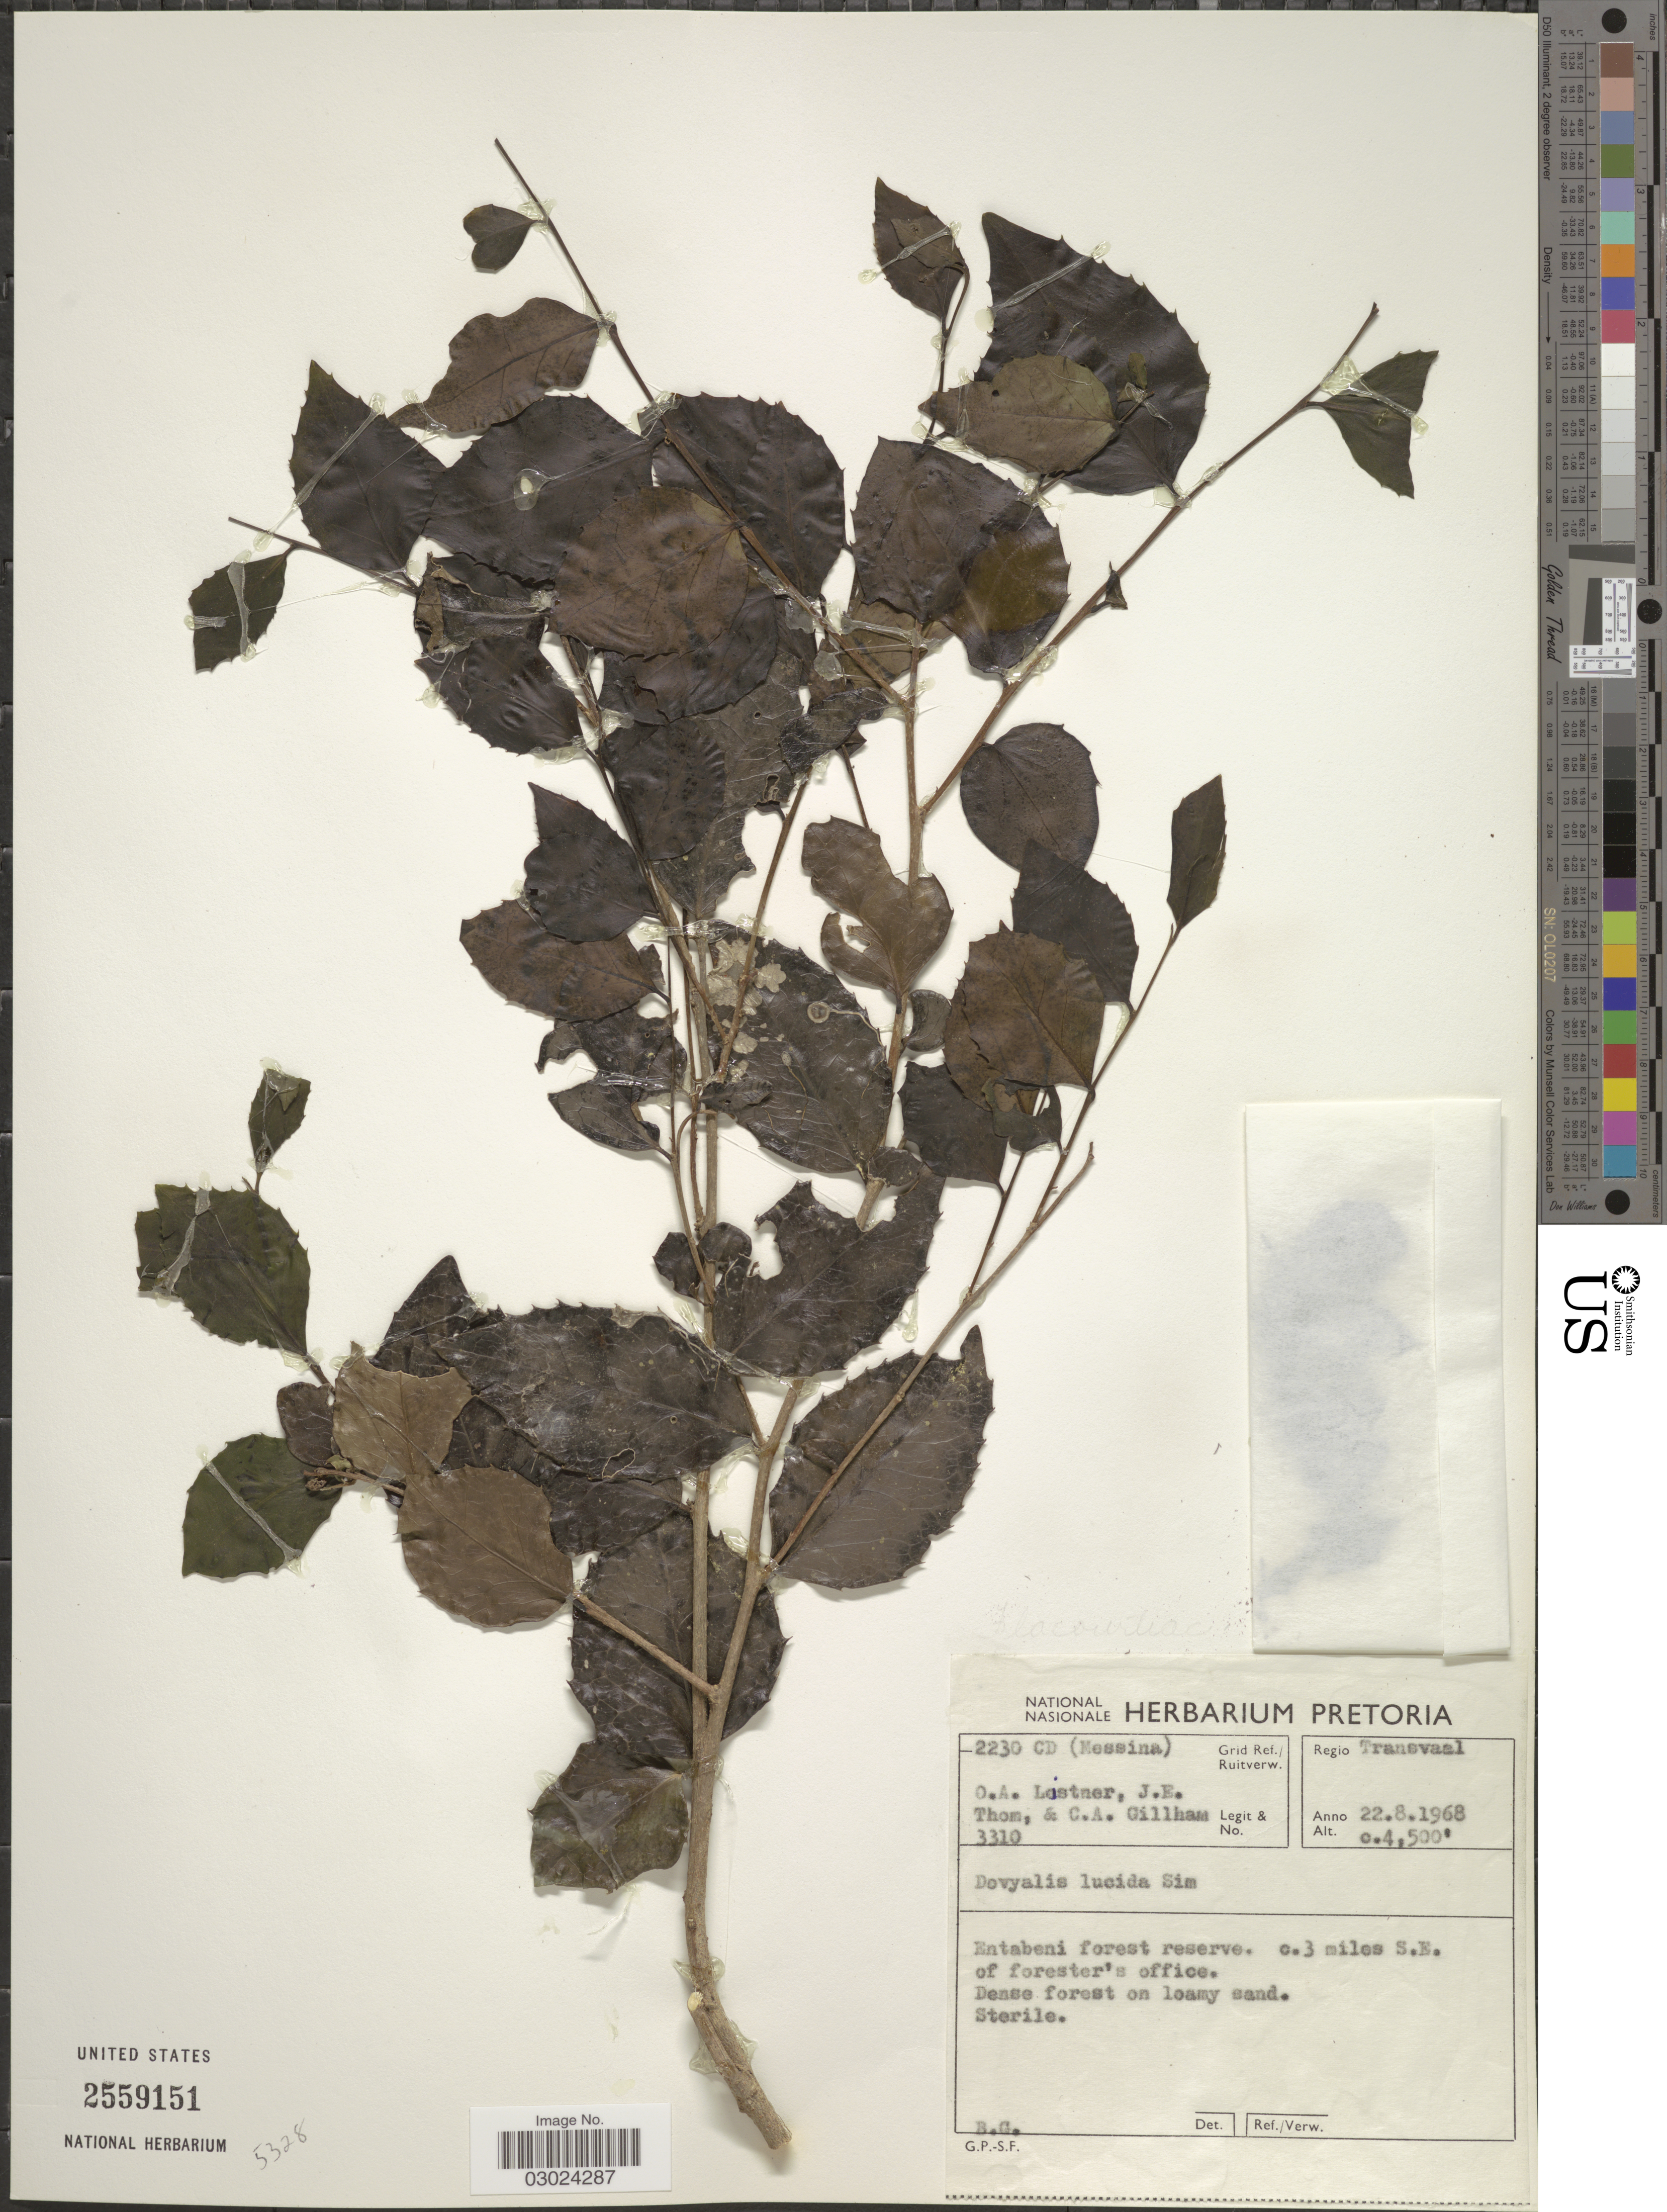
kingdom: Plantae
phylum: Tracheophyta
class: Magnoliopsida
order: Malpighiales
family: Salicaceae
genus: Dovyalis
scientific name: Dovyalis lucida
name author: Sim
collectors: O. A. Leistner, J. Thom & C. Gillham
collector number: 3310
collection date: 1968-08-22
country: South Africa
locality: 2230 CD (Nessina) Grid Ref./ Ruitverw. Regio Transvaal. Entabeni forest reserve. c. 3 miles S.E. of forester's office.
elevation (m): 1372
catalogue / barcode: US 2559151